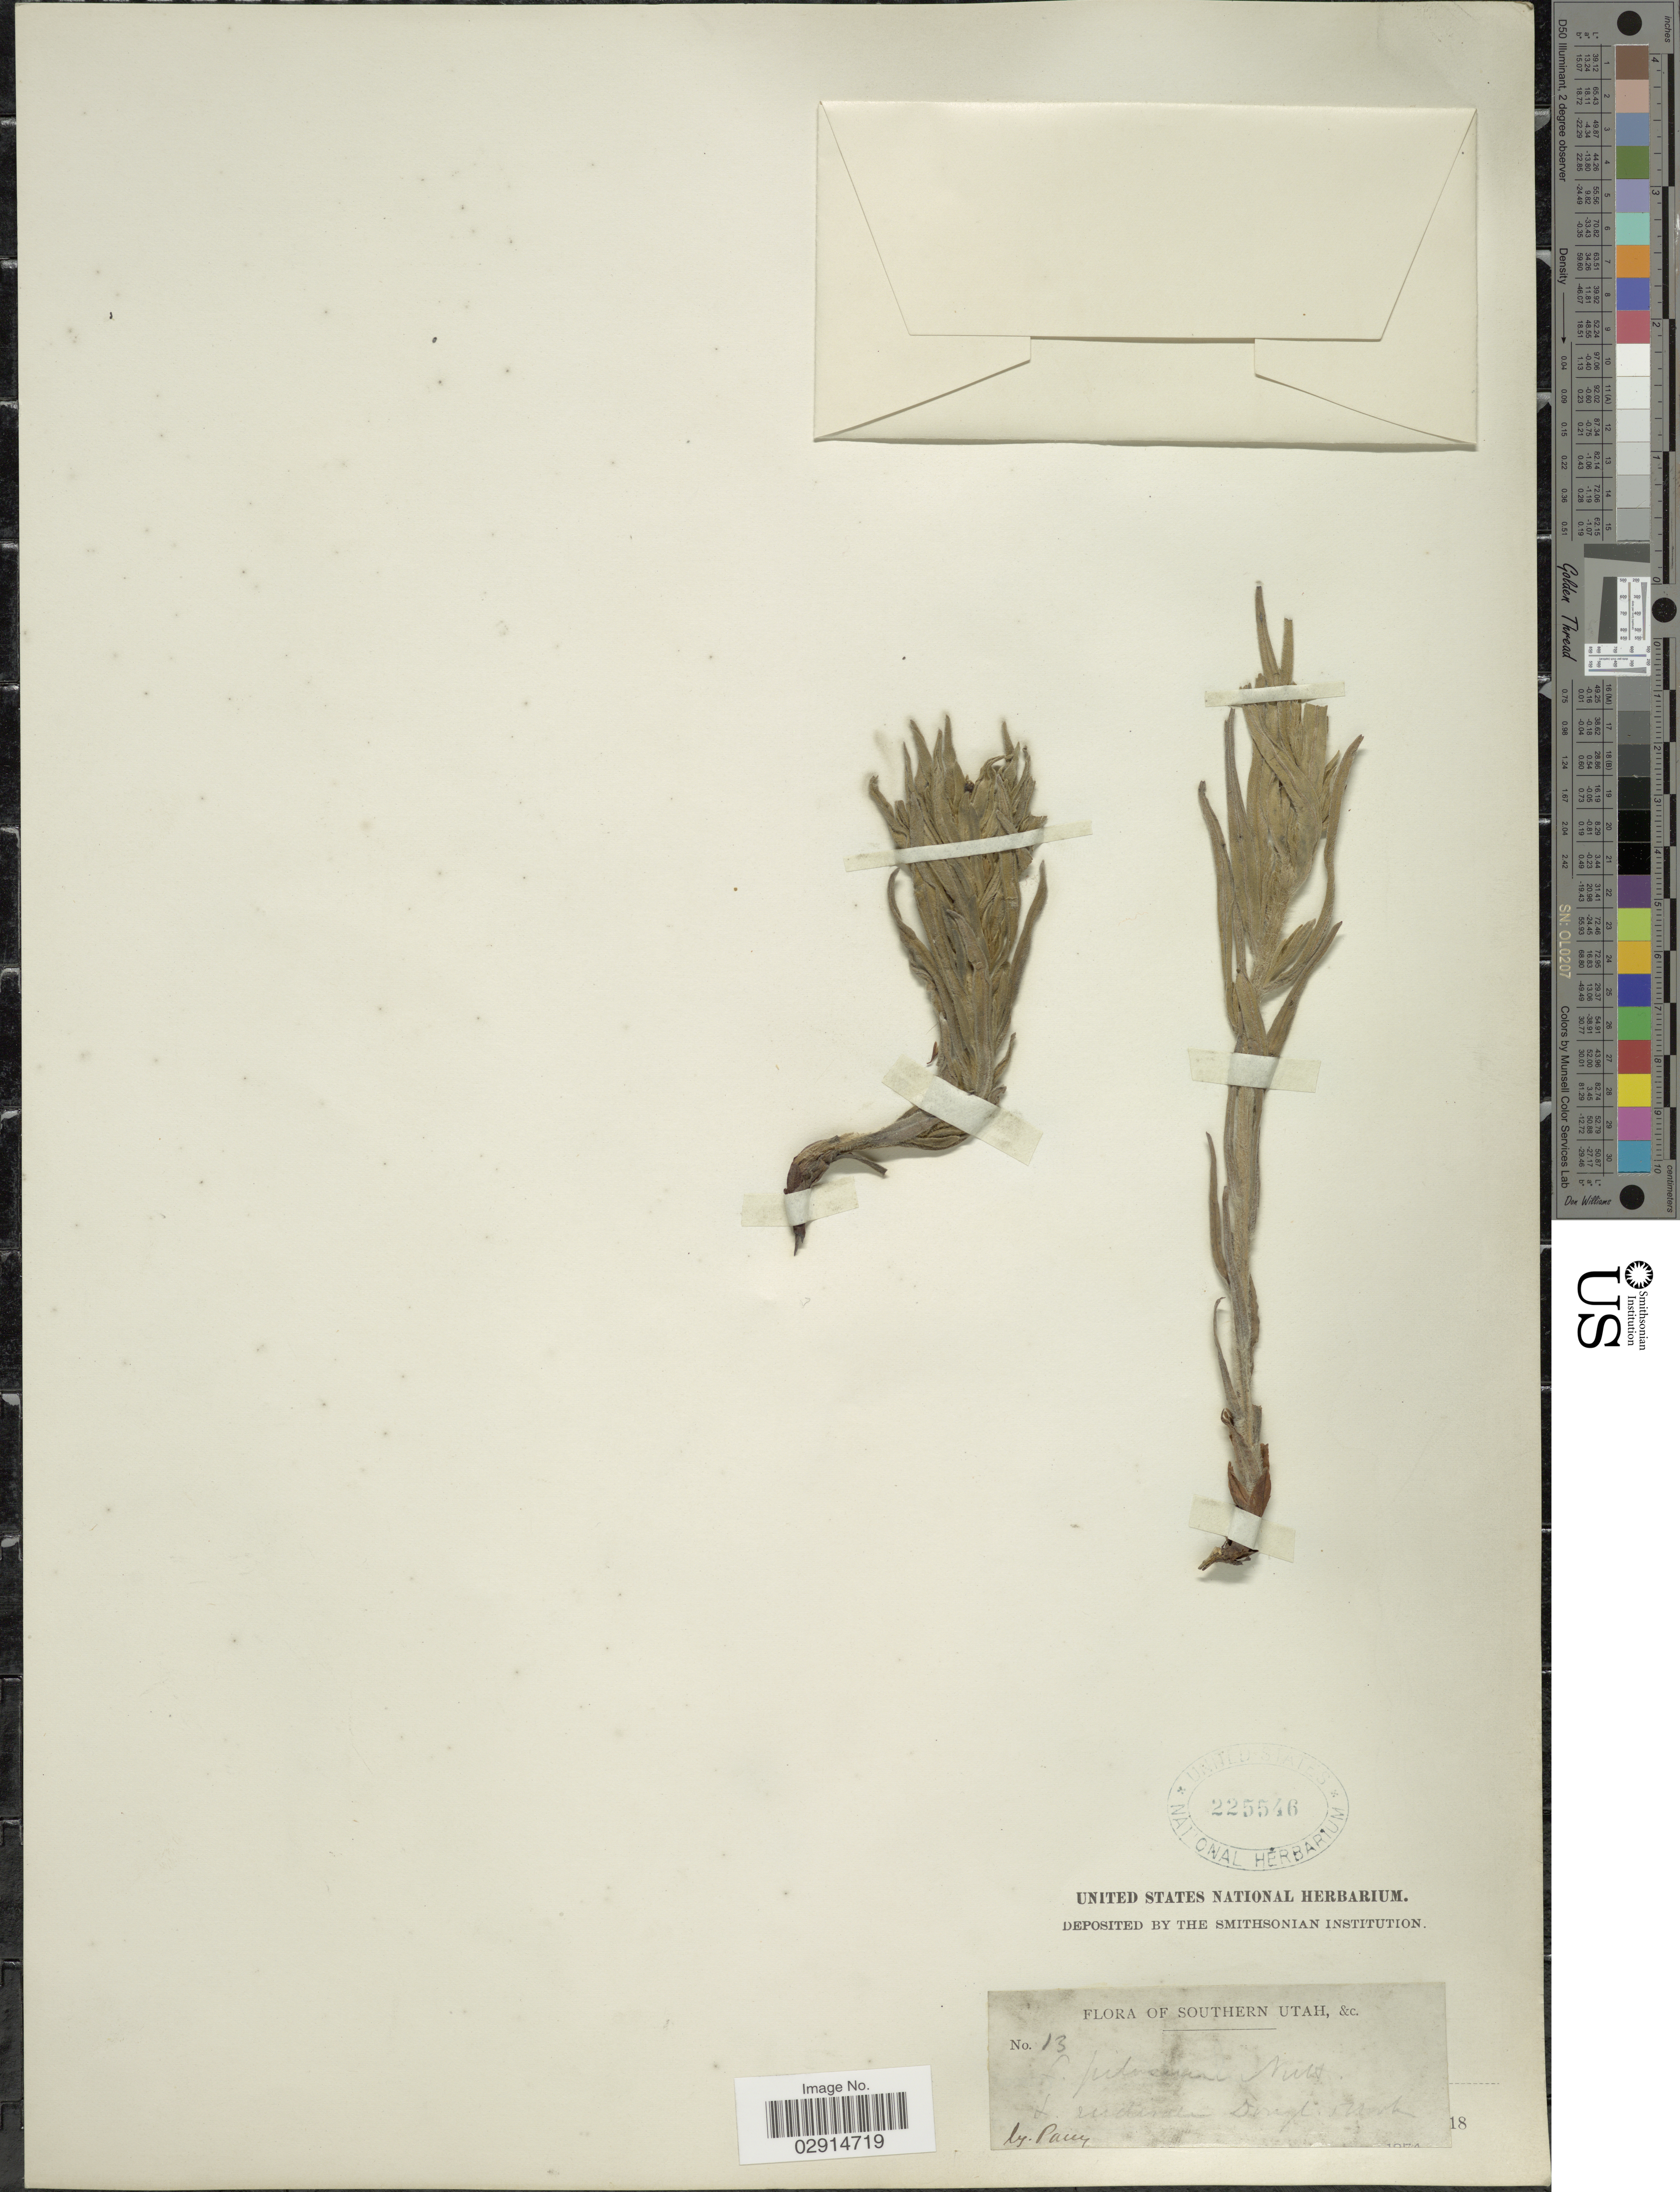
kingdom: Plantae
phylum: Tracheophyta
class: Magnoliopsida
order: Boraginales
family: Boraginaceae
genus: Lithospermum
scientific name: Lithospermum ruderale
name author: Douglas ex Lehm.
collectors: Purcy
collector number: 13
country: United States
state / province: Utah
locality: Southern Utah.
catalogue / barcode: US 225546